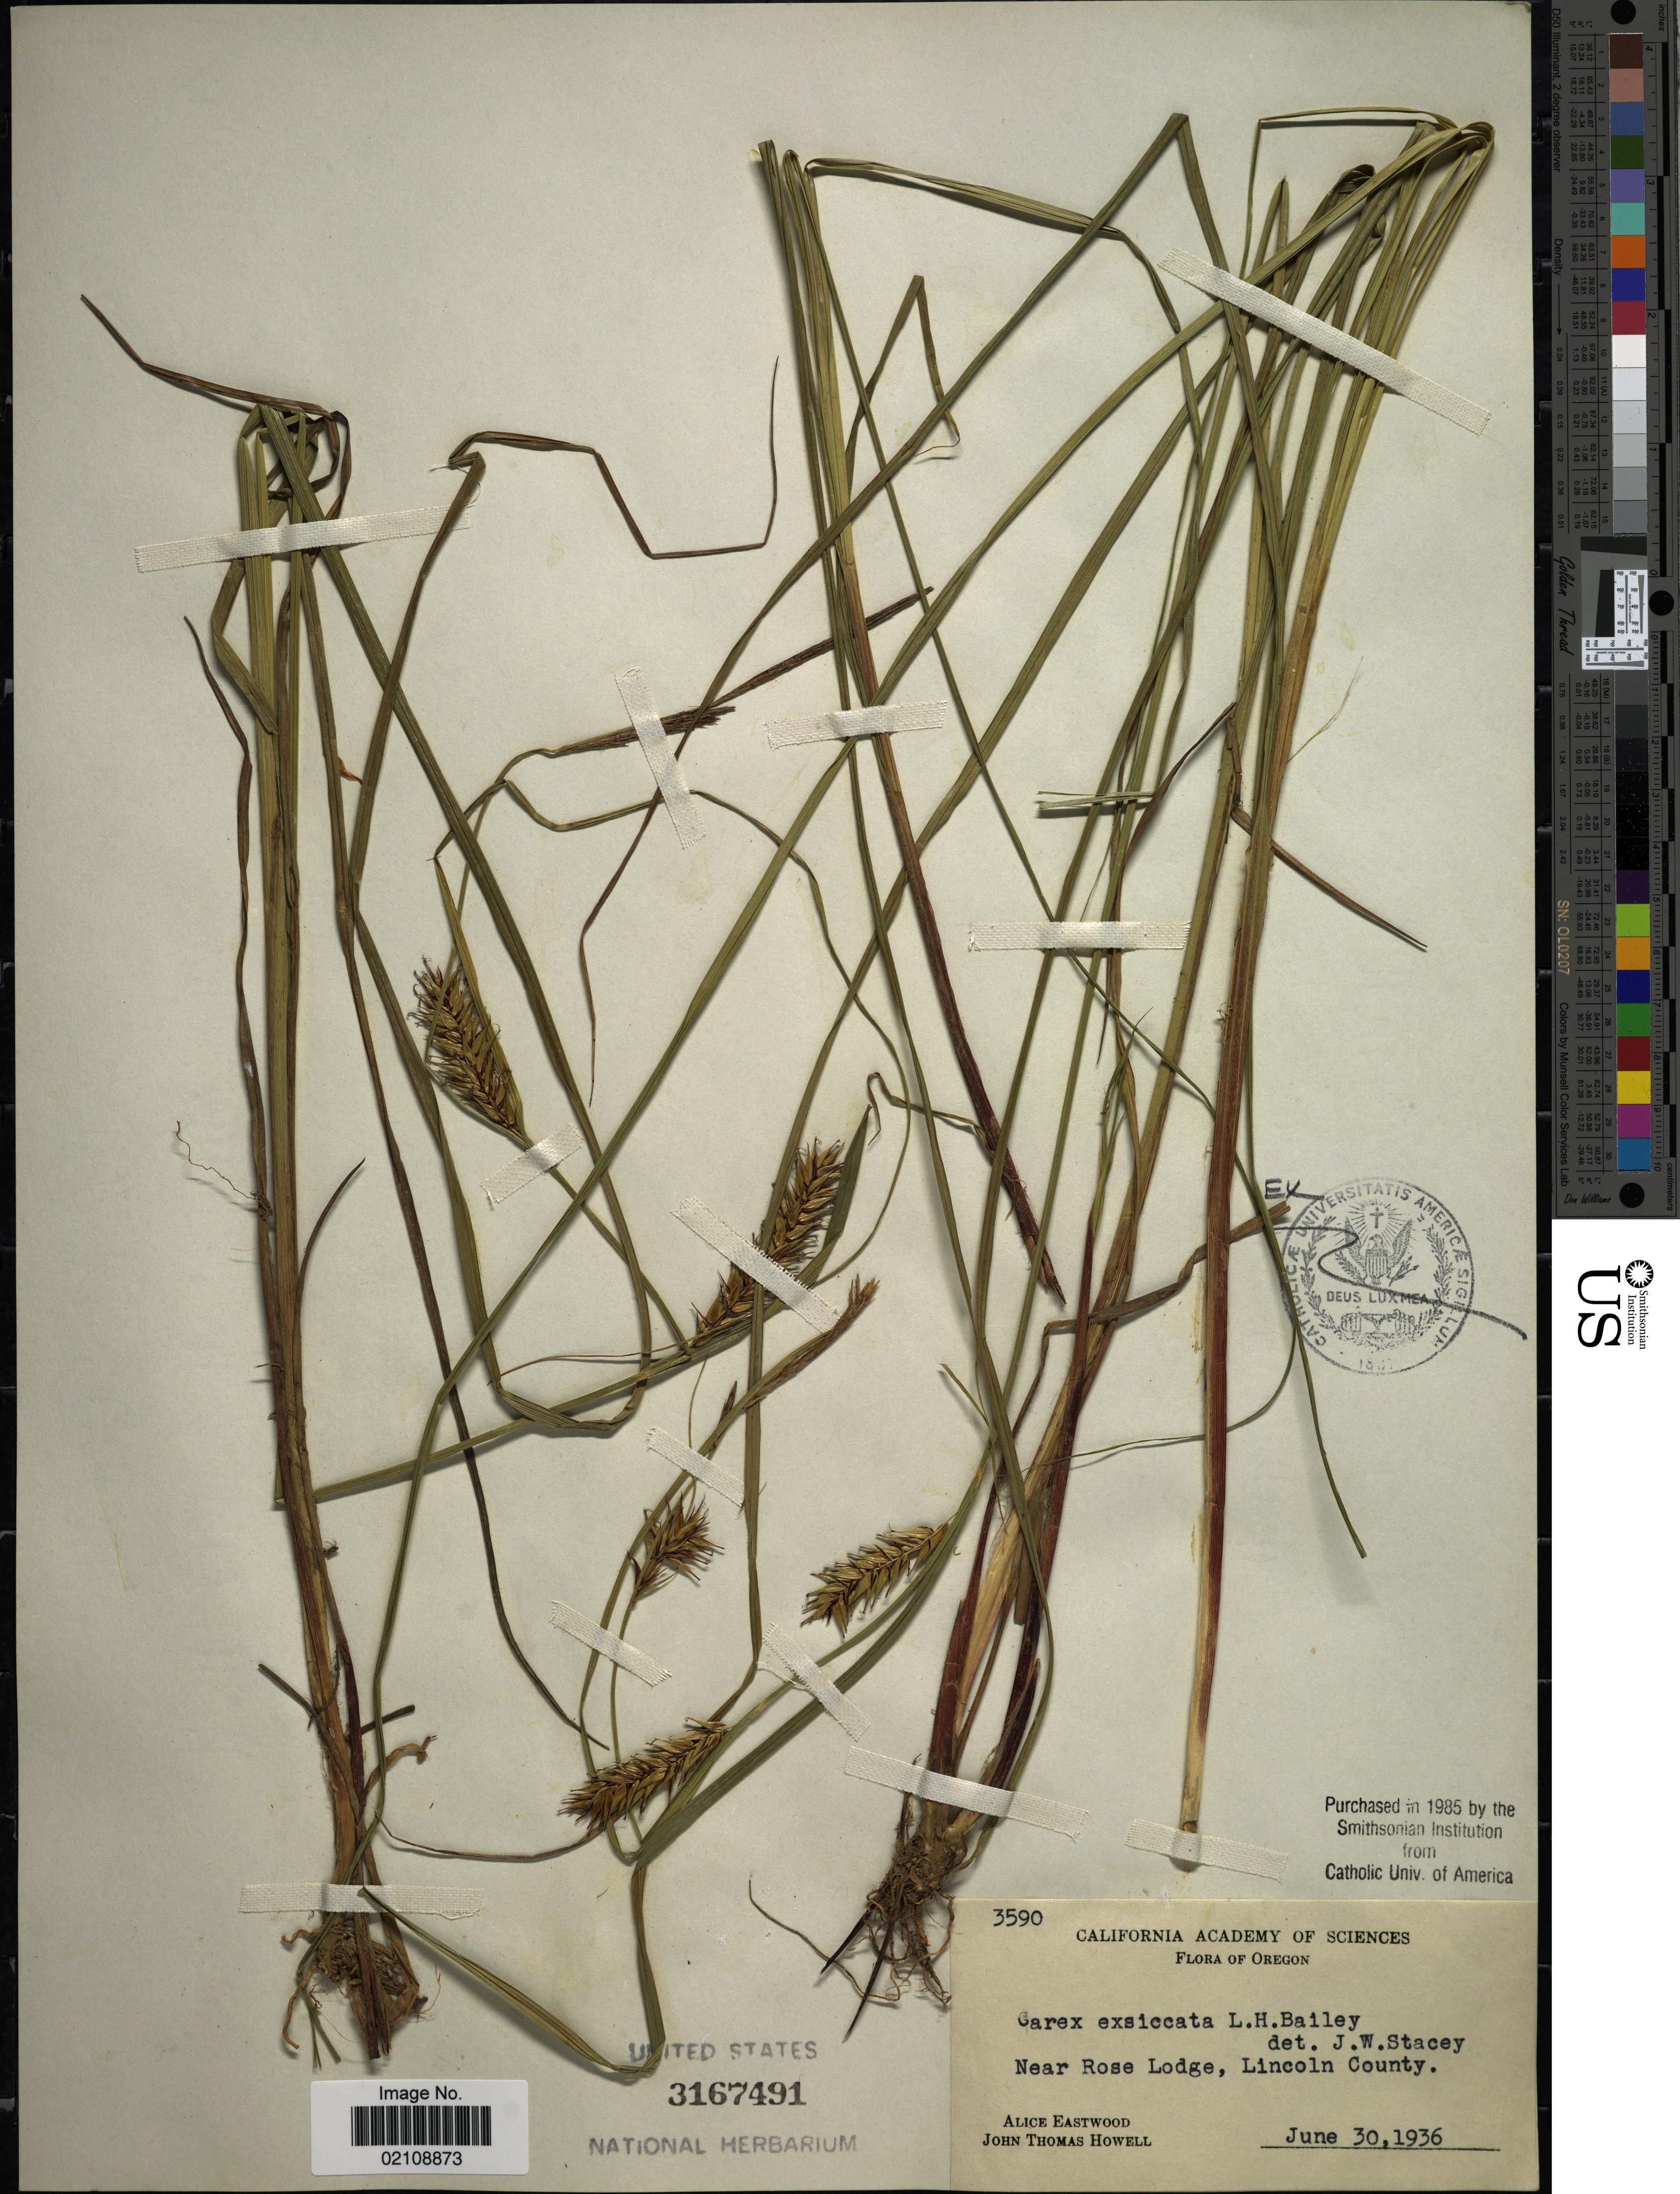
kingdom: Plantae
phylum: Tracheophyta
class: Liliopsida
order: Poales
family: Cyperaceae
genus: Carex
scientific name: Carex exsiccata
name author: L.H. Bailey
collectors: A. Eastwood & J. T. Howell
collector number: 3590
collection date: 1936-06-30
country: United States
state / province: Oregon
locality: Near Rose Lodge, Lincoln County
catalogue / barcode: US 3167491